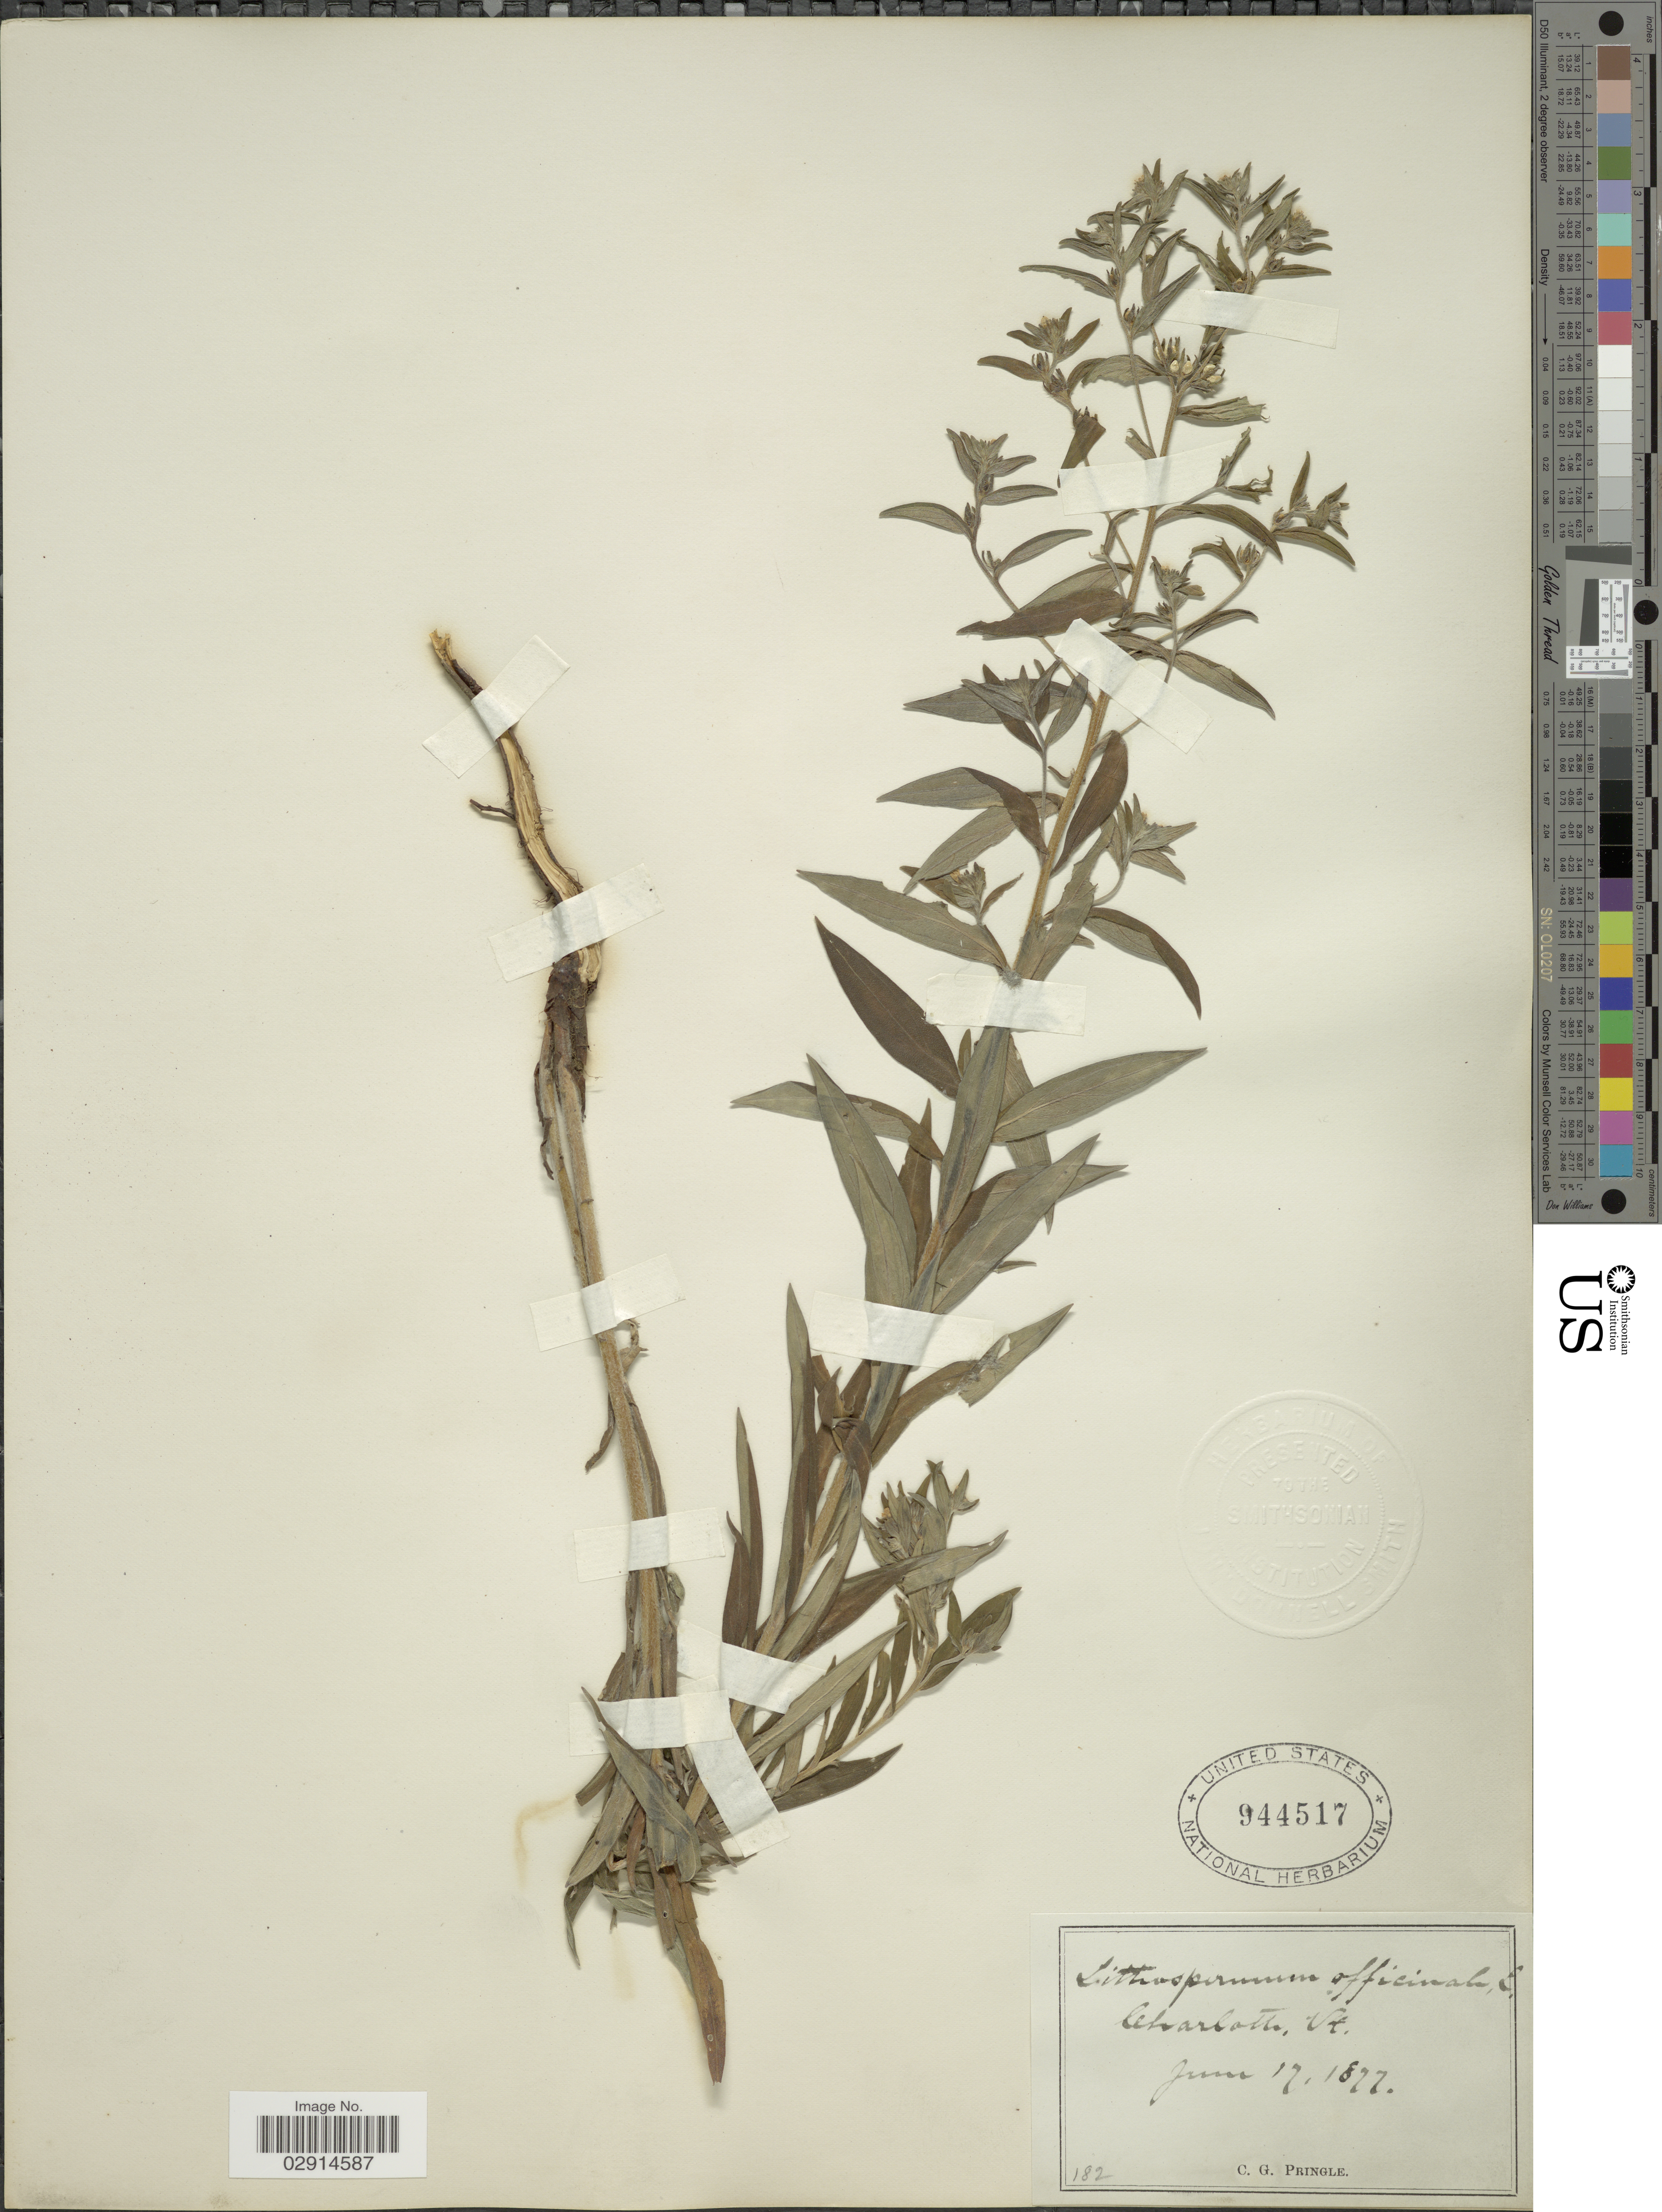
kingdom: Plantae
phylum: Tracheophyta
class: Magnoliopsida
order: Boraginales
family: Boraginaceae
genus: Lithospermum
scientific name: Lithospermum officinale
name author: L.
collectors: C. G. Pringle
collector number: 182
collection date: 1877-06-17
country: United States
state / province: Vermont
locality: Charlotte, Vt.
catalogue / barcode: US 944517